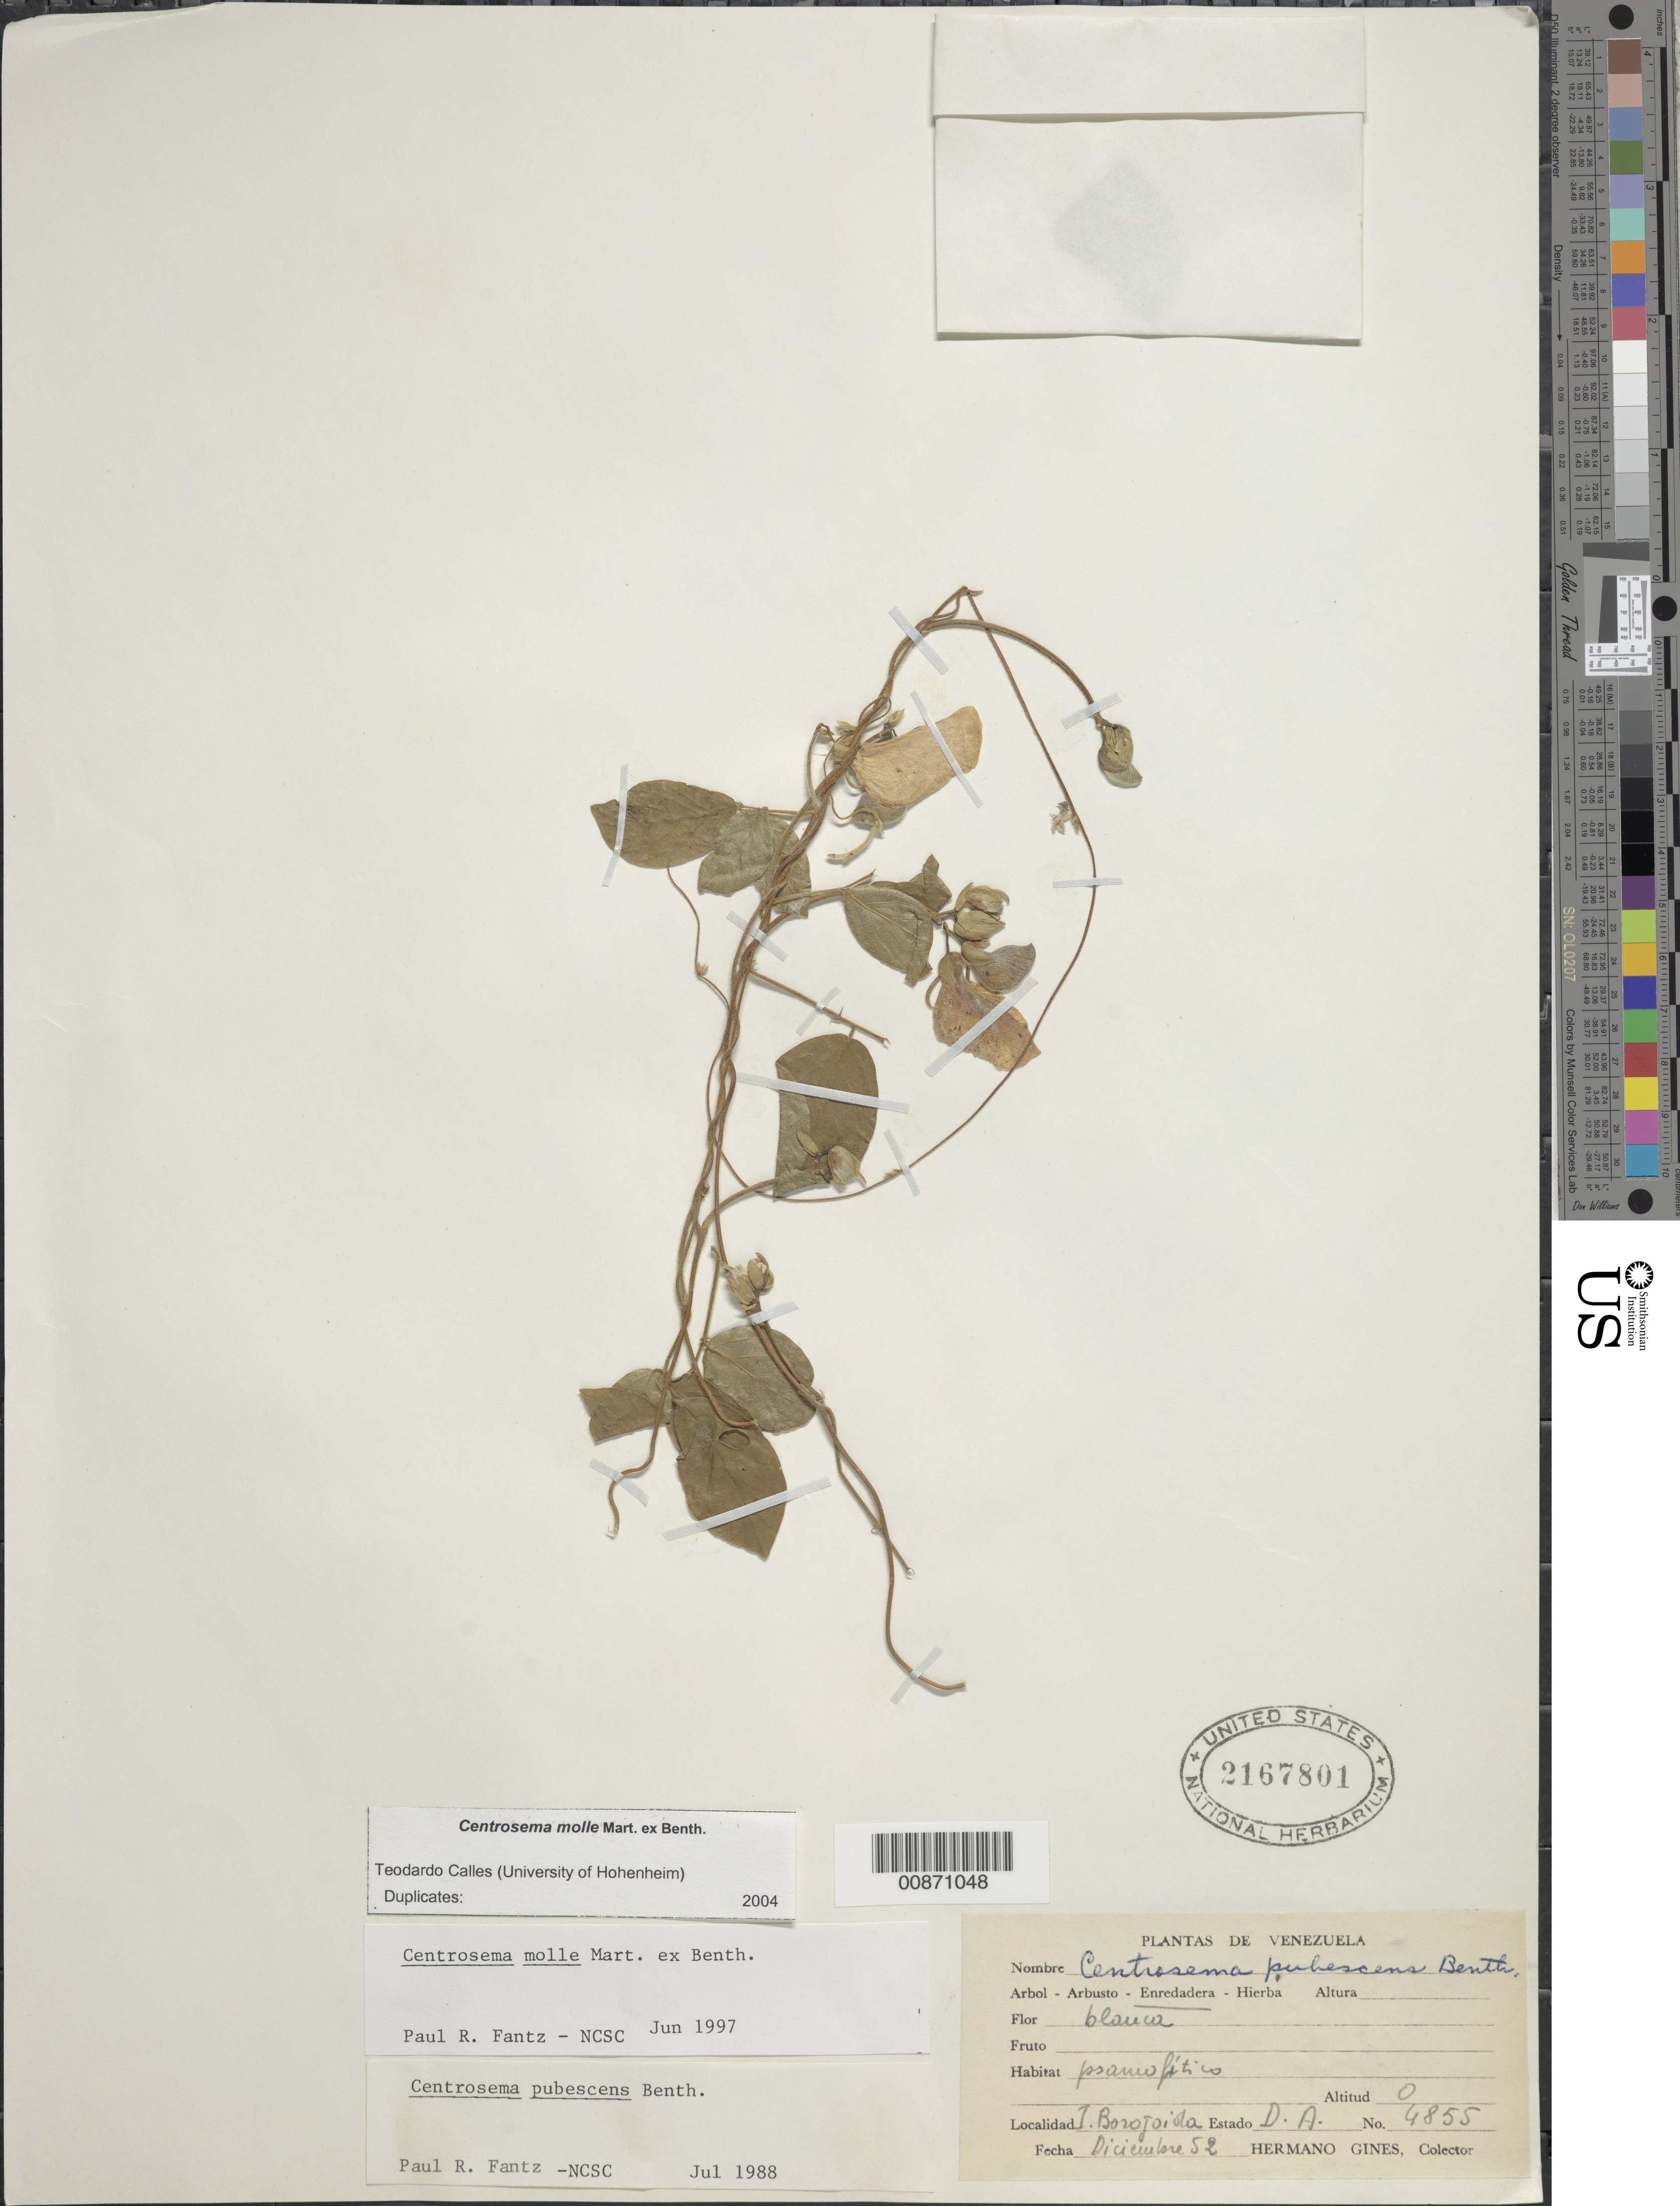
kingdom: Plantae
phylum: Tracheophyta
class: Magnoliopsida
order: Fabales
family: Fabaceae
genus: Centrosema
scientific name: Centrosema molle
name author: Mart. ex Benth.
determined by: Calles, T.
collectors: H. Gines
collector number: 4855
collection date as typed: Dec-52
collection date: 1952-12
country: Venezuela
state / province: Delta Amacuro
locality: Isla Burojoida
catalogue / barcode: US 2167801